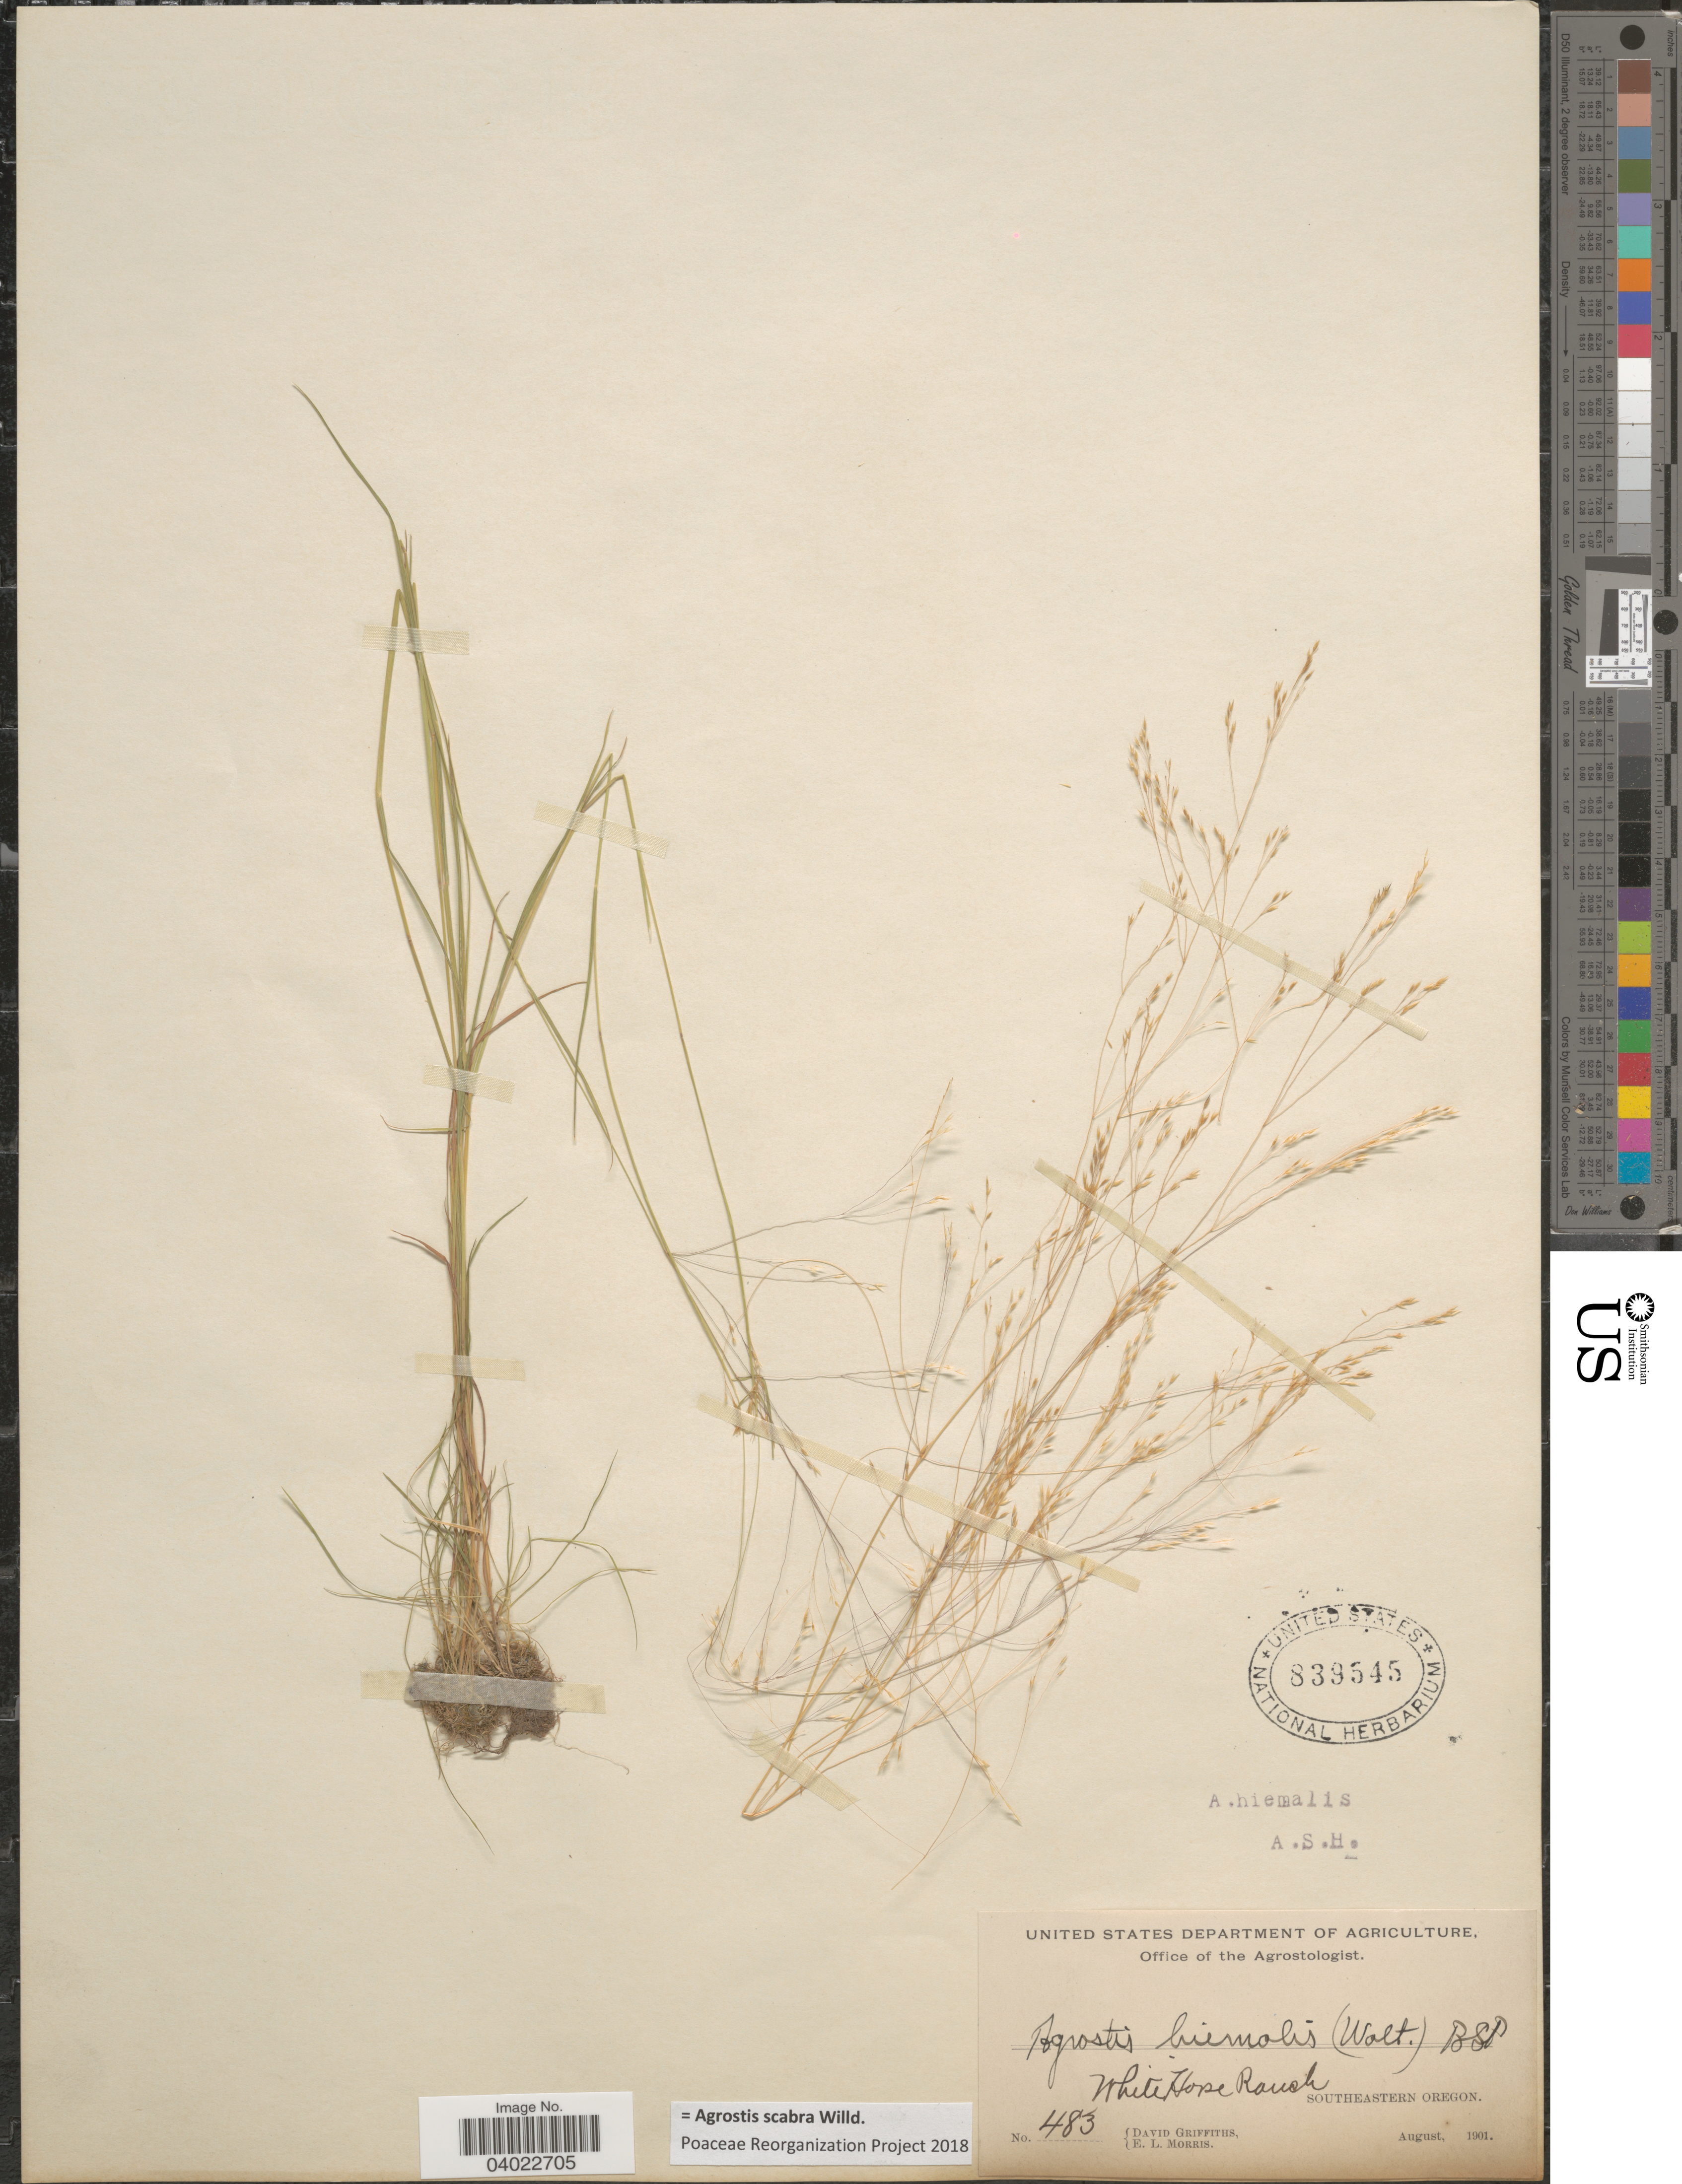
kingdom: Plantae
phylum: Tracheophyta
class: Liliopsida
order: Poales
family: Poaceae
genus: Agrostis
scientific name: Agrostis scabra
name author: Willd.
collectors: D. Griffiths & E. Morris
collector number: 483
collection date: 1901-08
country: United States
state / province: Oregon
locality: White Horse Ranch. Southeastern Oregon.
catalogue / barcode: US 839545